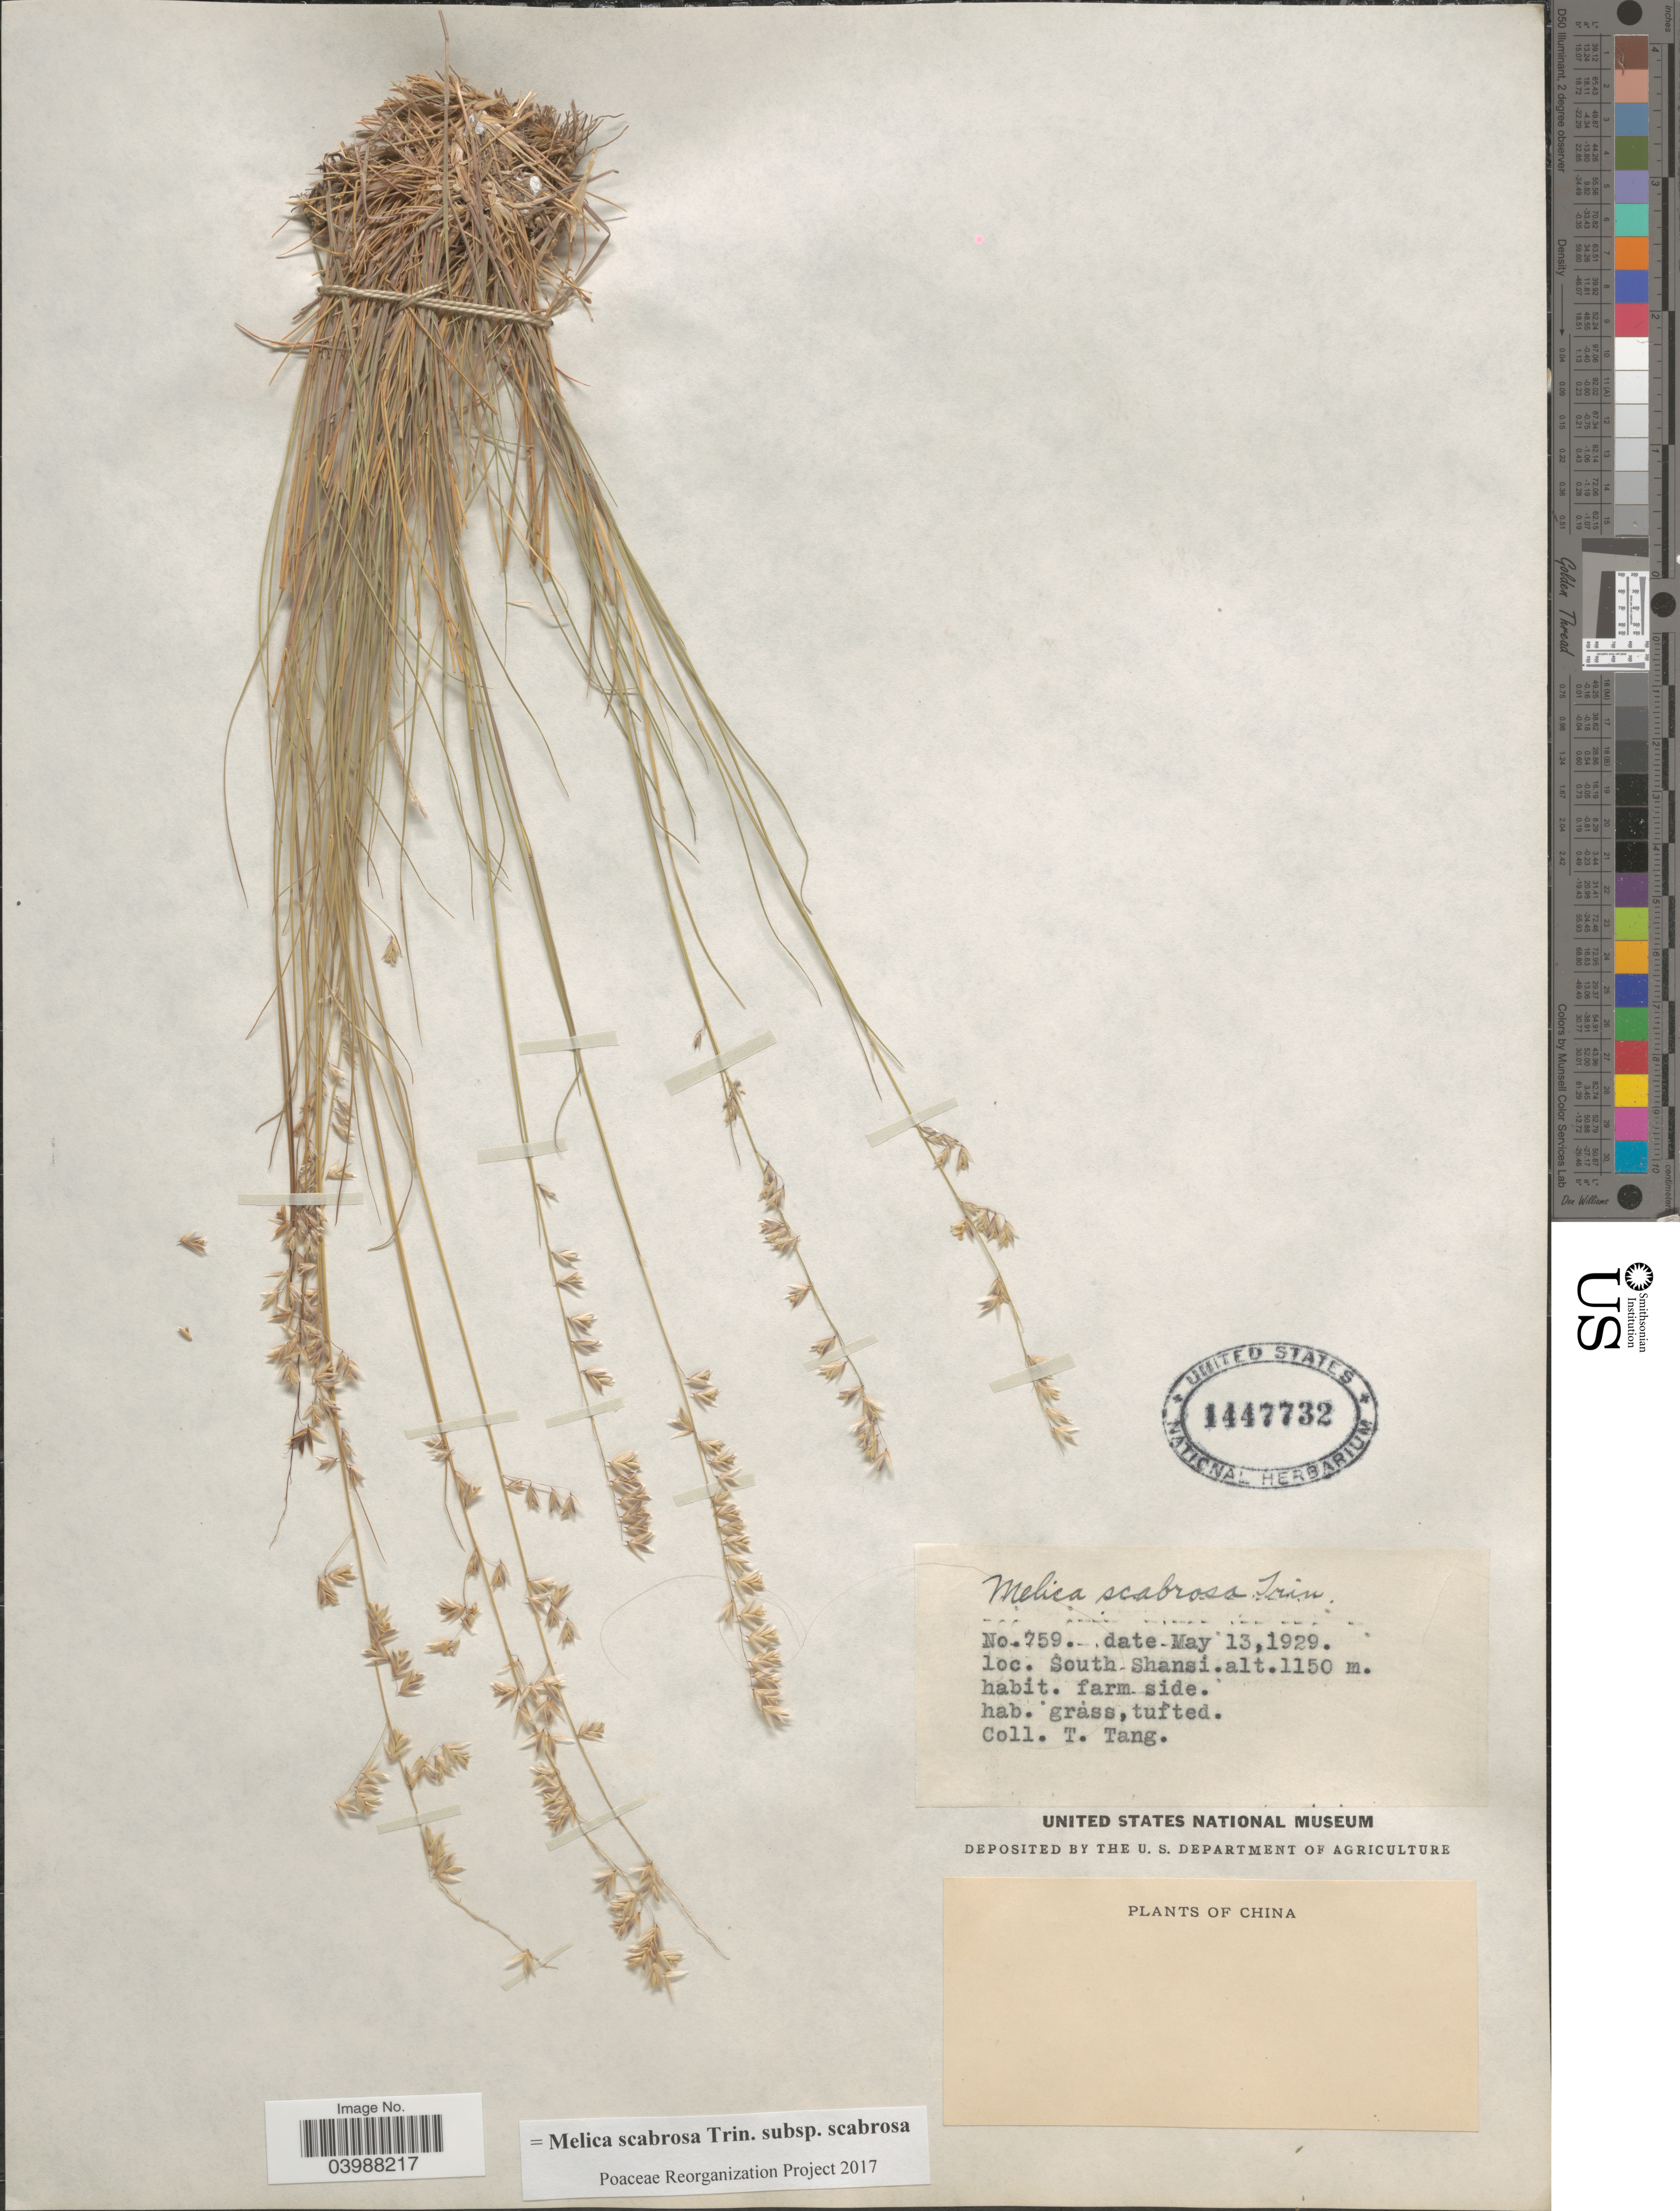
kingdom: Plantae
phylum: Tracheophyta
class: Liliopsida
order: Poales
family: Poaceae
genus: Melica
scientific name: Melica scabrosa subsp. scabrosa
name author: Trin.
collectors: T. Tang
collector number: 759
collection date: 1929-05-13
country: China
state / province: Shanxi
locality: South Shansi.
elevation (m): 1150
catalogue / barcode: US 1447732